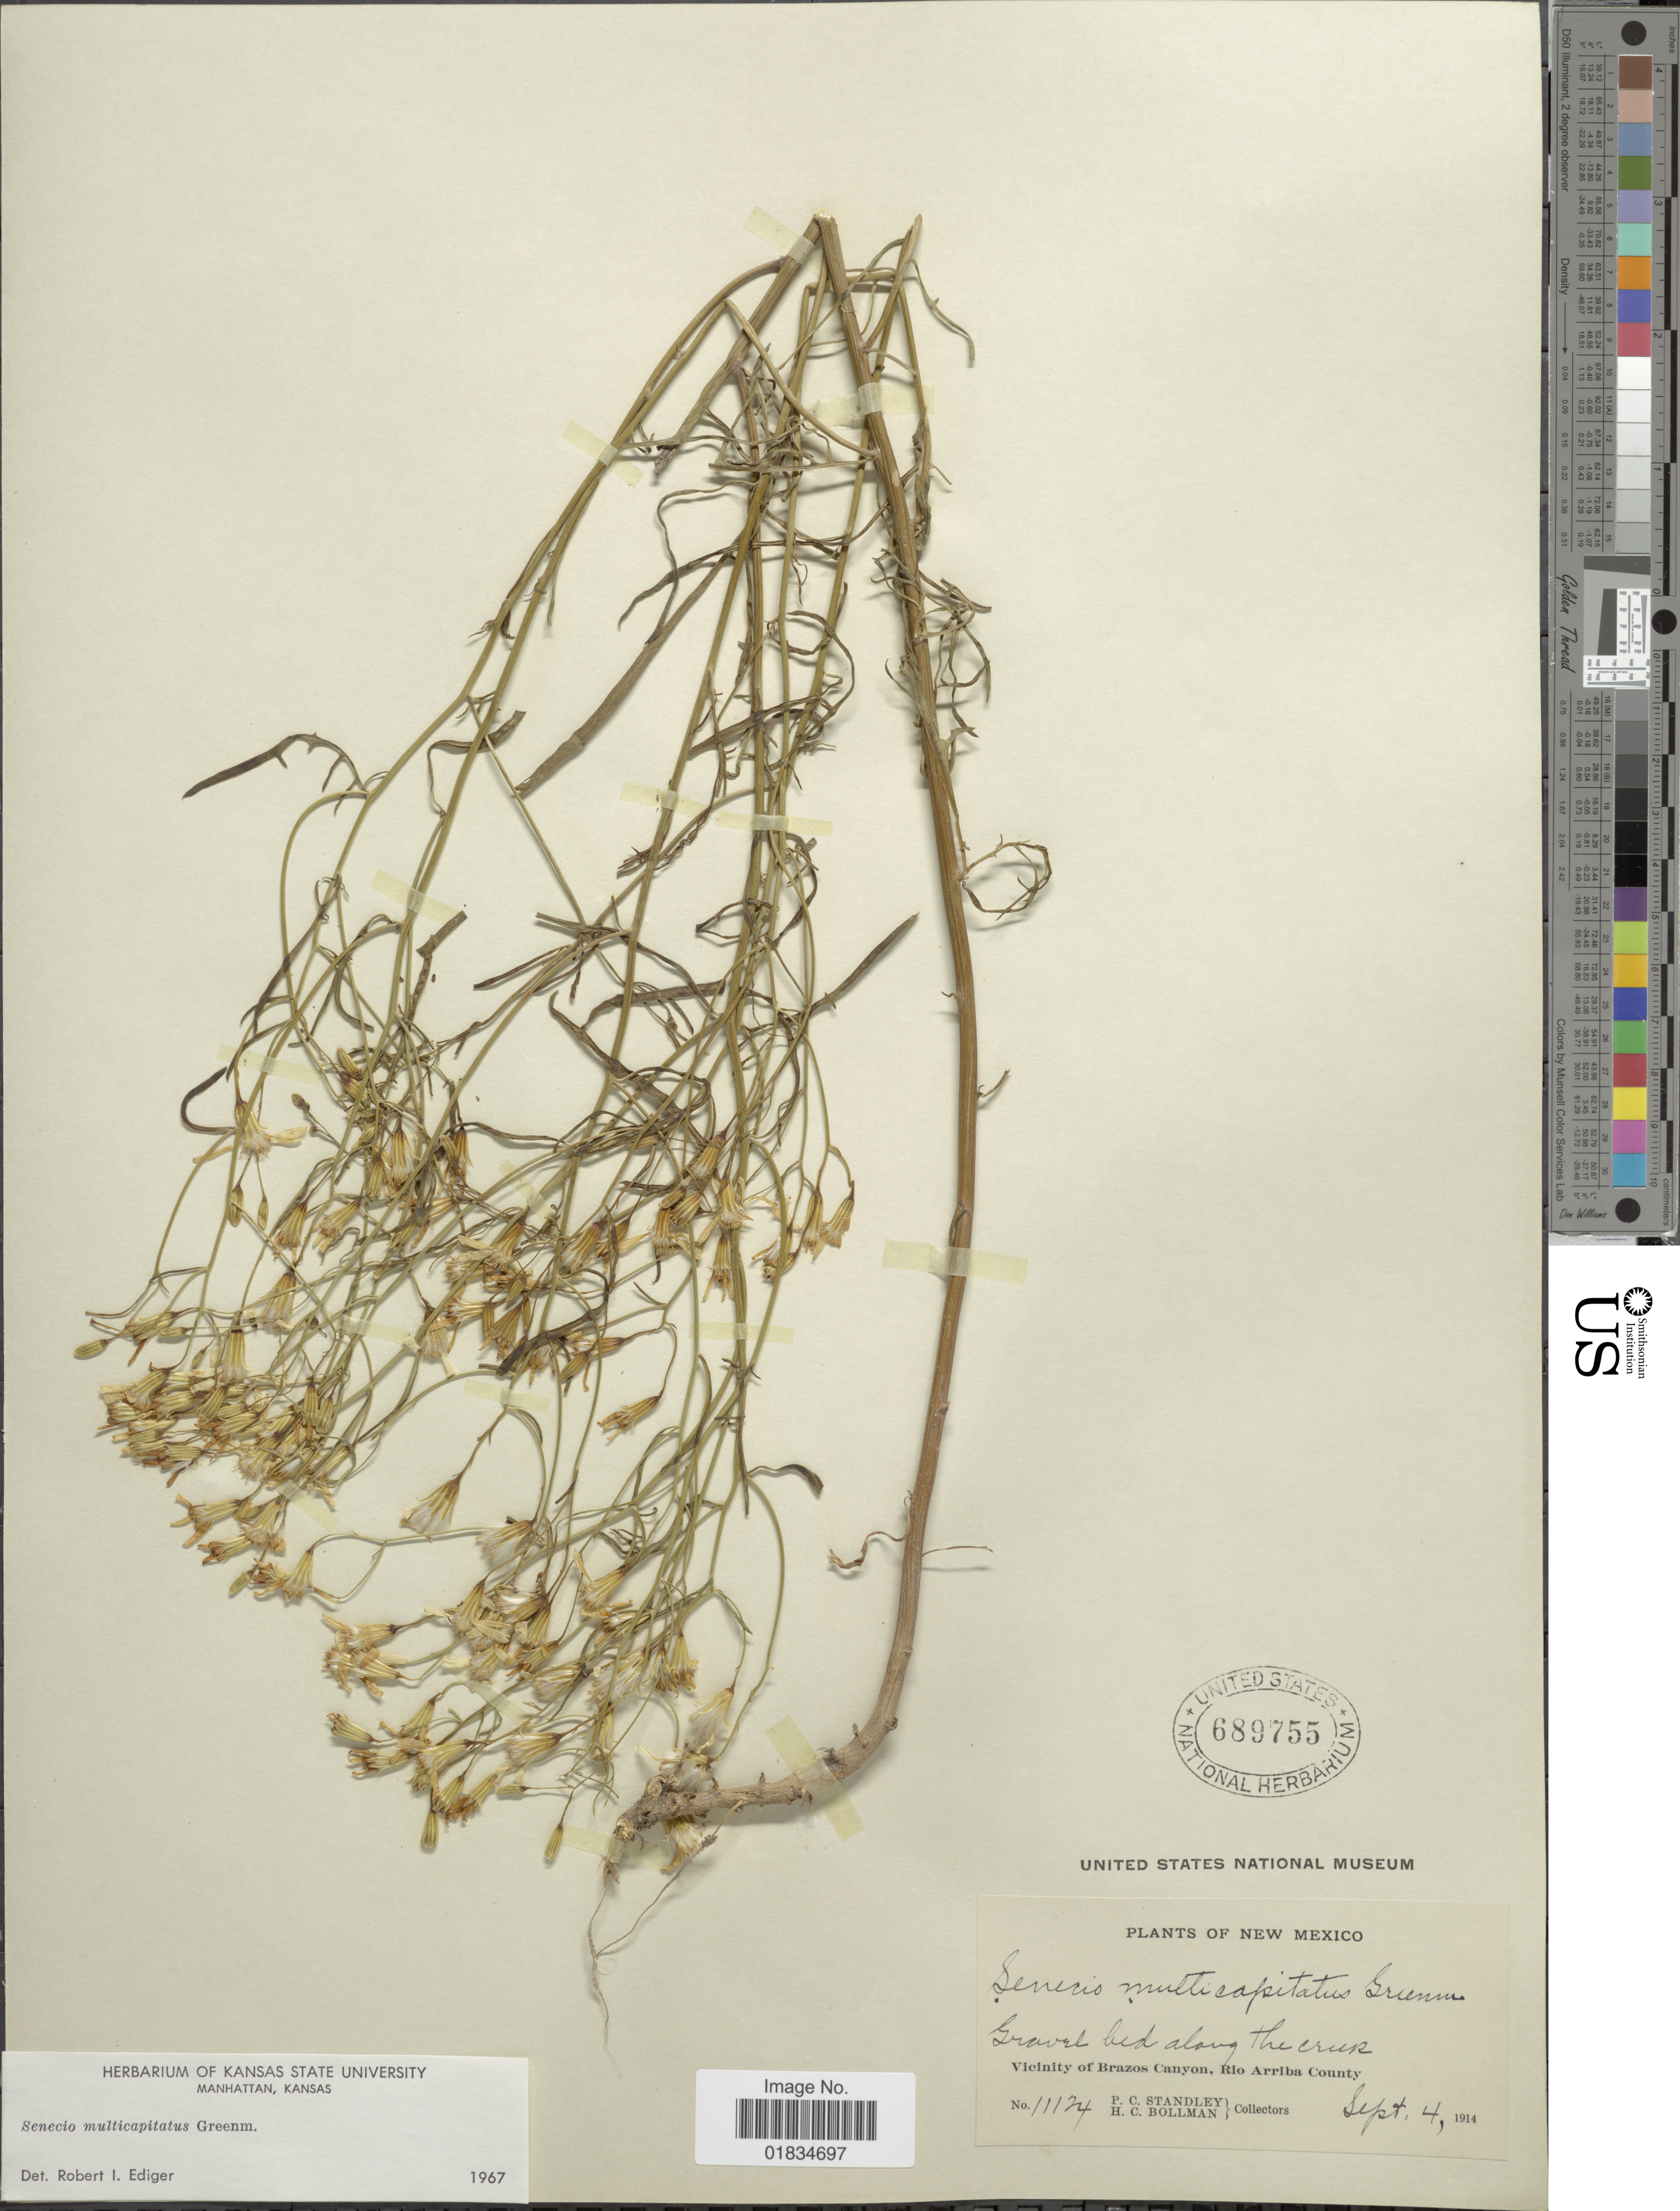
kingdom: Plantae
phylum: Tracheophyta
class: Magnoliopsida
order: Asterales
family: Asteraceae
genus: Senecio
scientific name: Senecio multicapitatus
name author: Greenm.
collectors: P. C. Standley & H. C. Bollman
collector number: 11124*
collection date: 1914-09-04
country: United States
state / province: New Mexico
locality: Viciniy of Brazos Canyon, Rio Arriba County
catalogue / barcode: US 689755